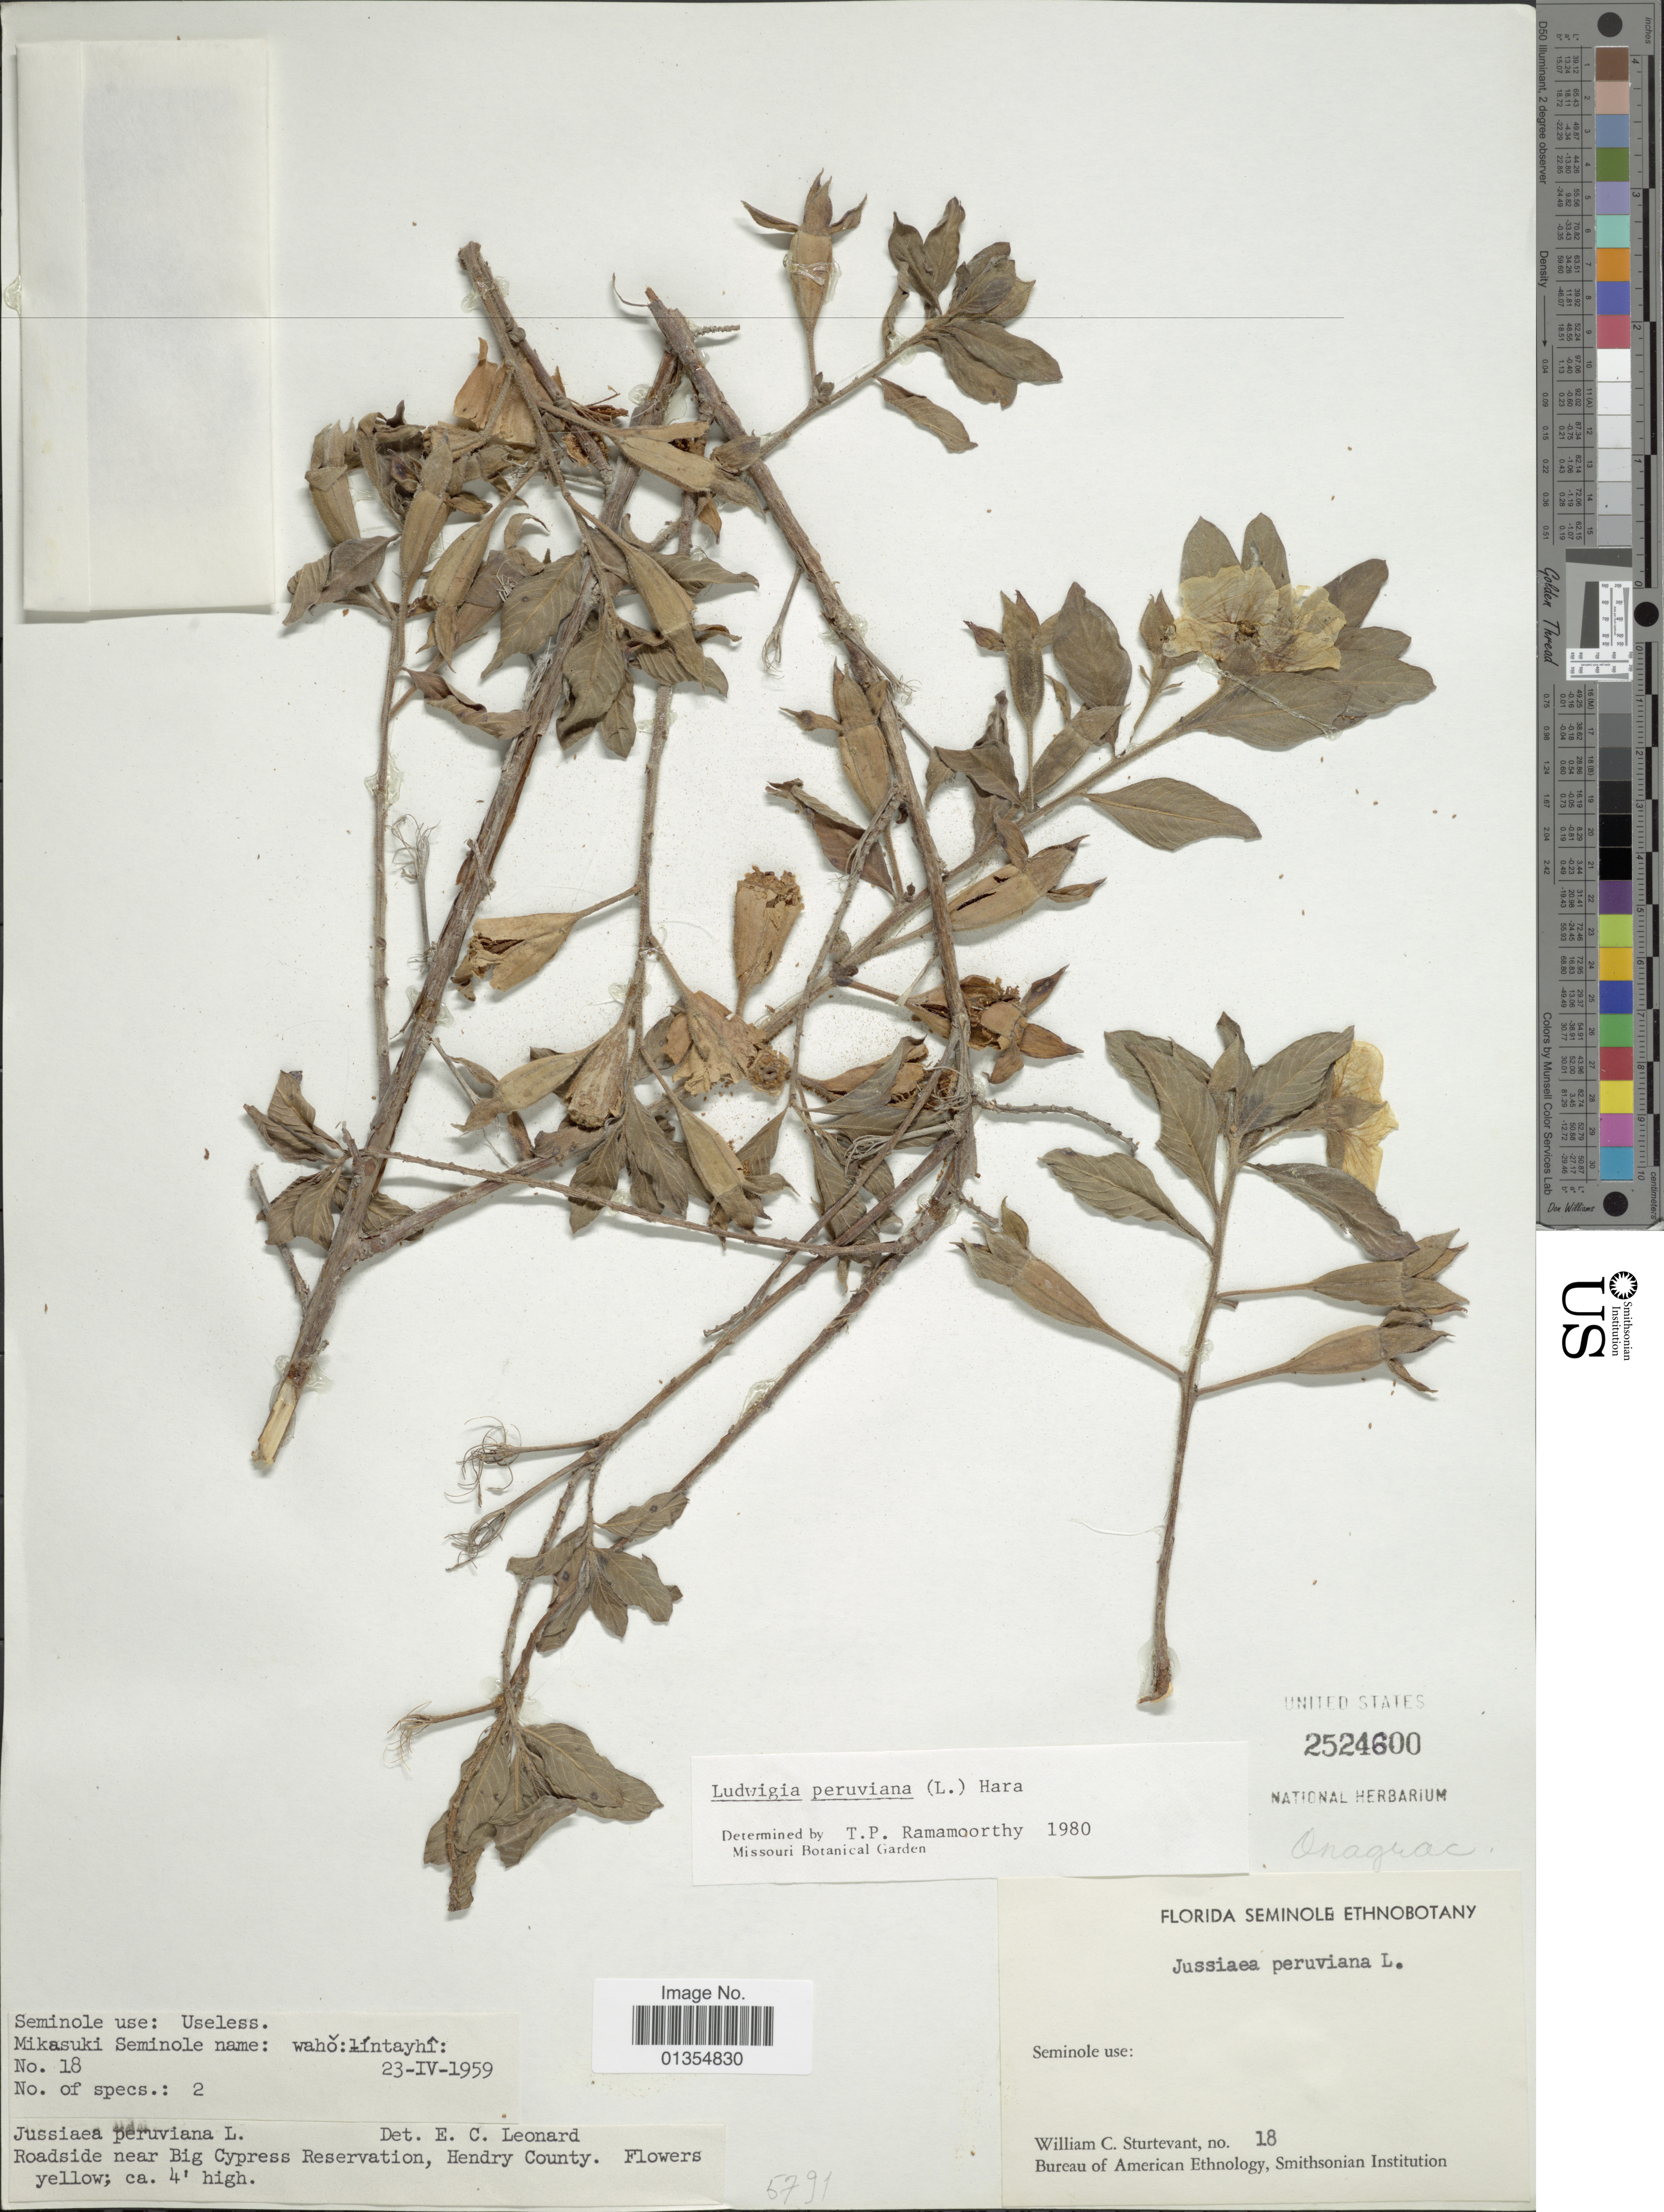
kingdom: Plantae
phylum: Tracheophyta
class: Magnoliopsida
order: Myrtales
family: Onagraceae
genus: Ludwigia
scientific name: Ludwigia peruviana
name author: (L.) H. Hara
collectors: W. Sturtevant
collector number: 18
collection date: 1959-04-23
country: United States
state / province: Florida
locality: Roadside near Big Cypress Reservation, Hendry County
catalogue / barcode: US 2524600